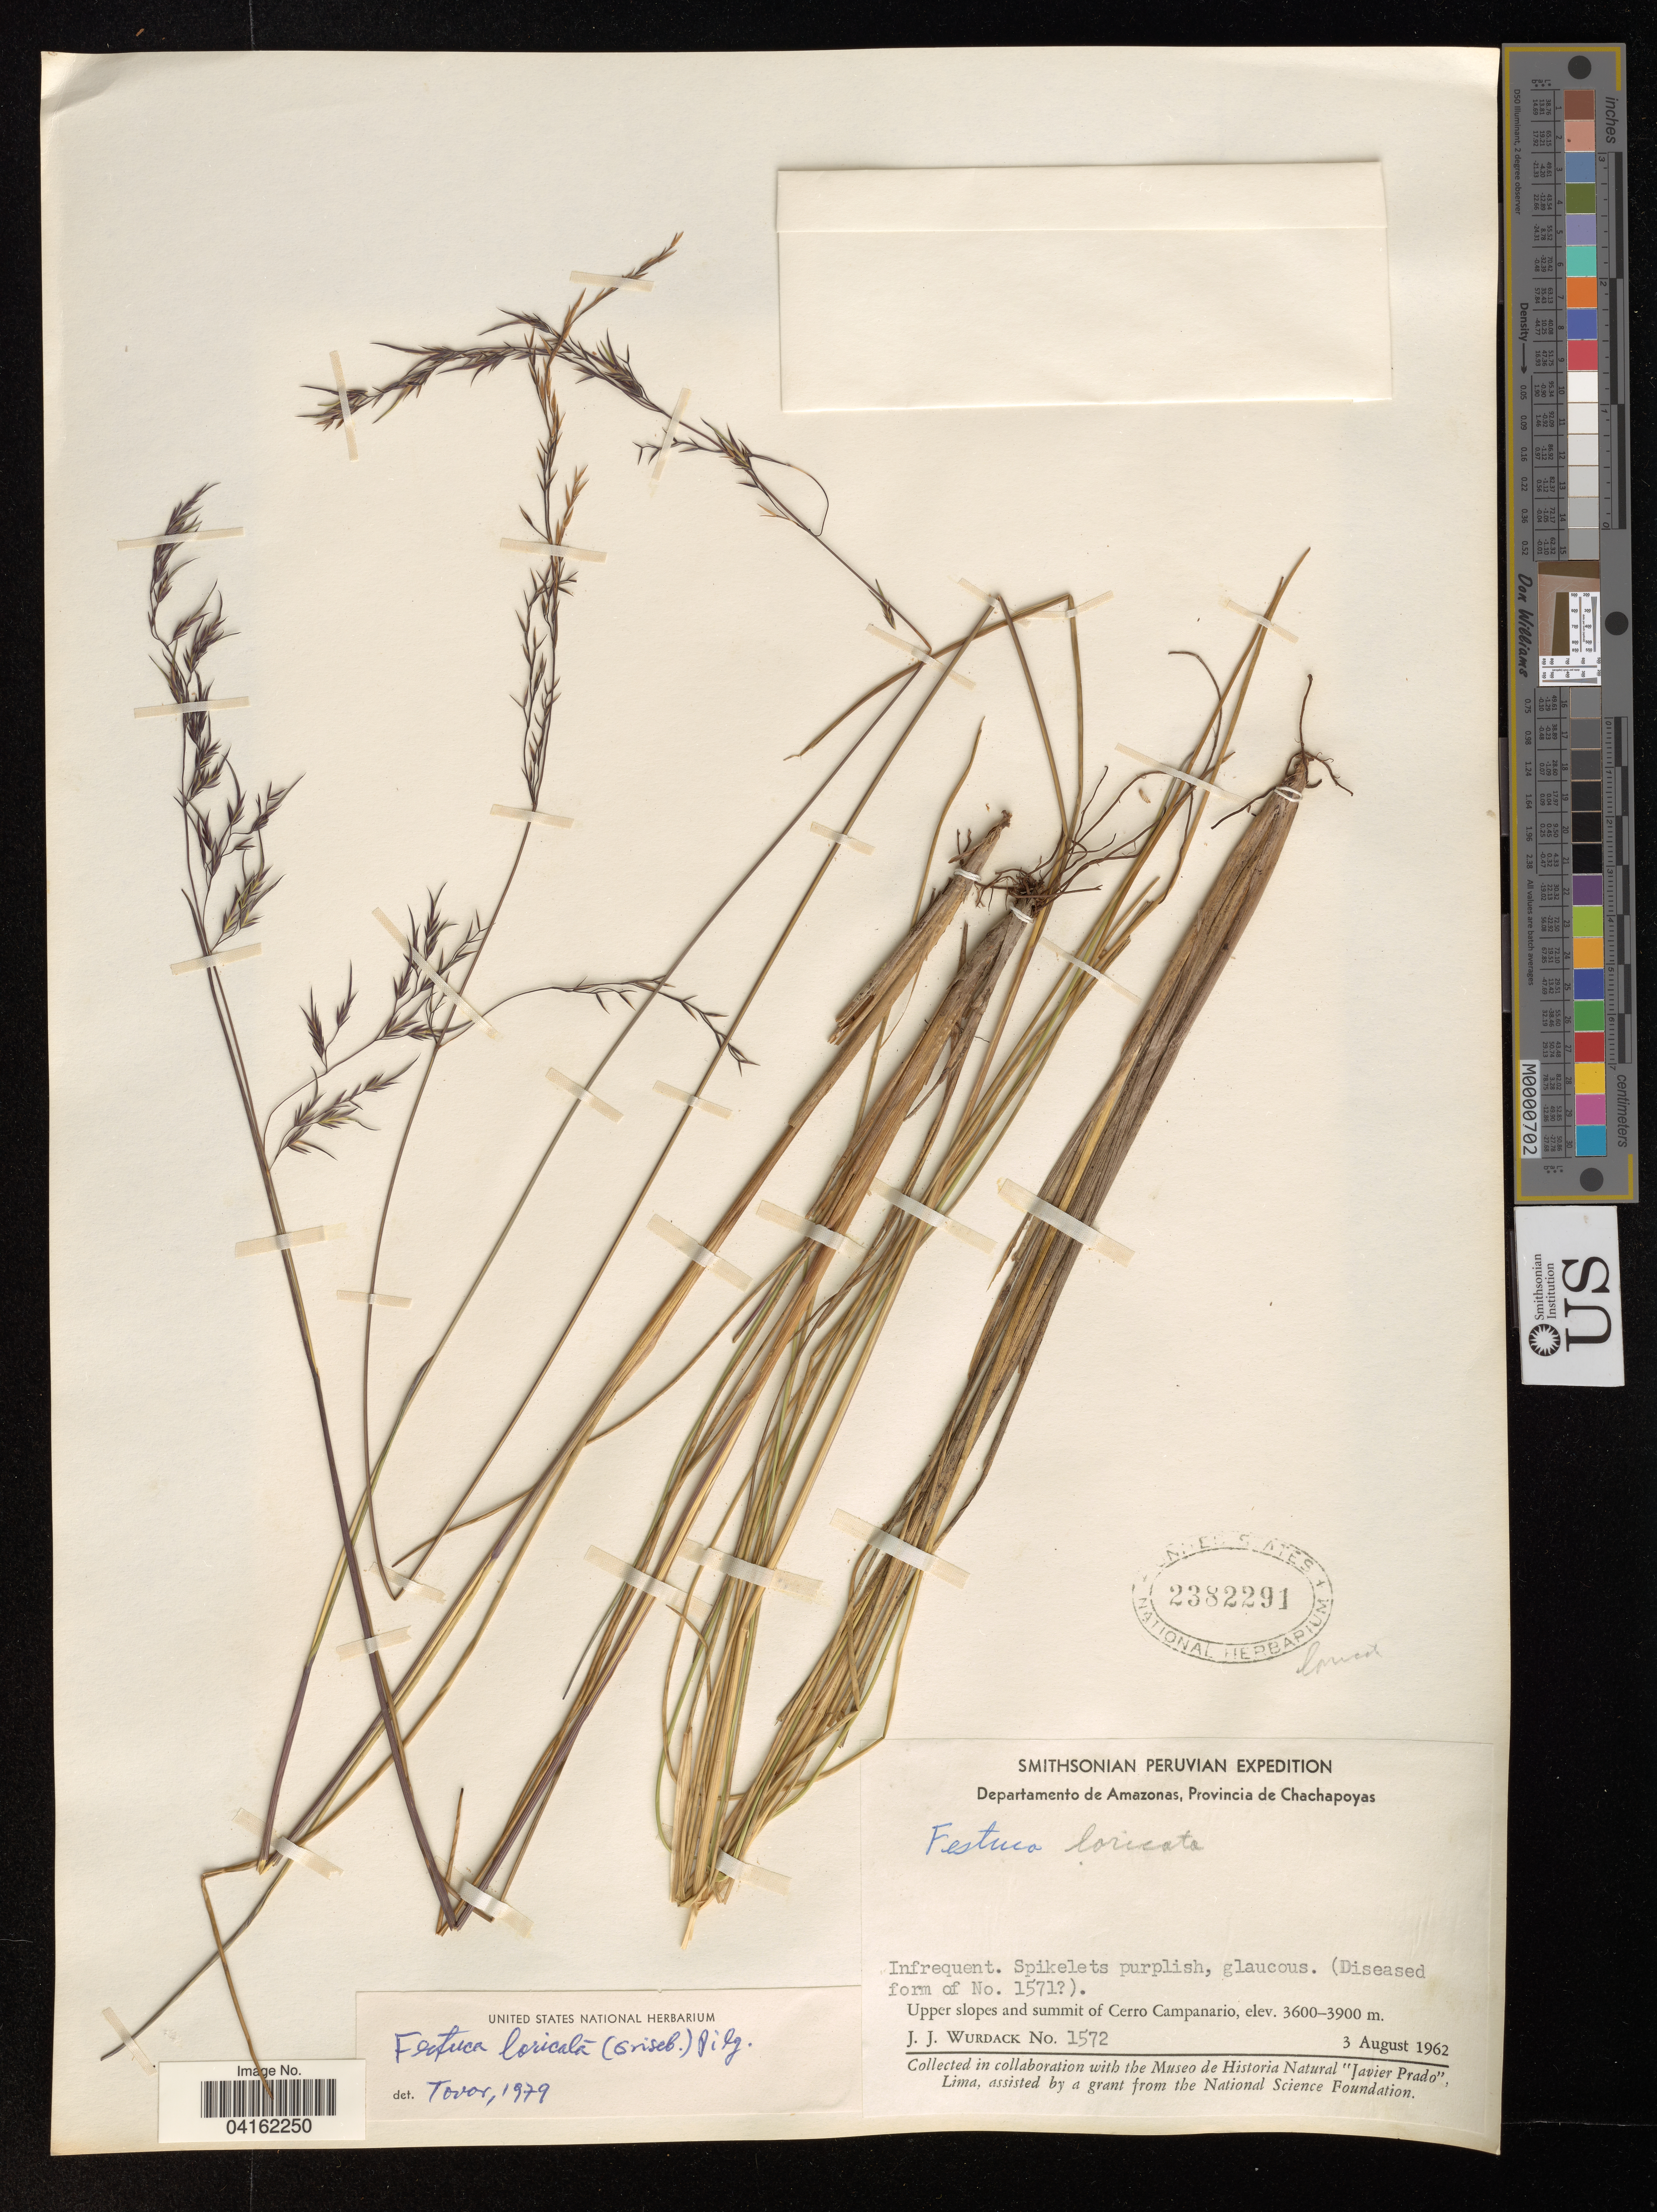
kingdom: Plantae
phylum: Tracheophyta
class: Liliopsida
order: Poales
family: Poaceae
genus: Festuca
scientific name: Festuca loricata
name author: (Griseb.) Pilg.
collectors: J. J. Wurdack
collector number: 1572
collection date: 1962-08-03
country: Peru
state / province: Amazonas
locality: Provincia de Chachapoyas. Upper slopes and summit of Cerro Campanario.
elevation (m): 3600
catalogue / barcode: US 2382291